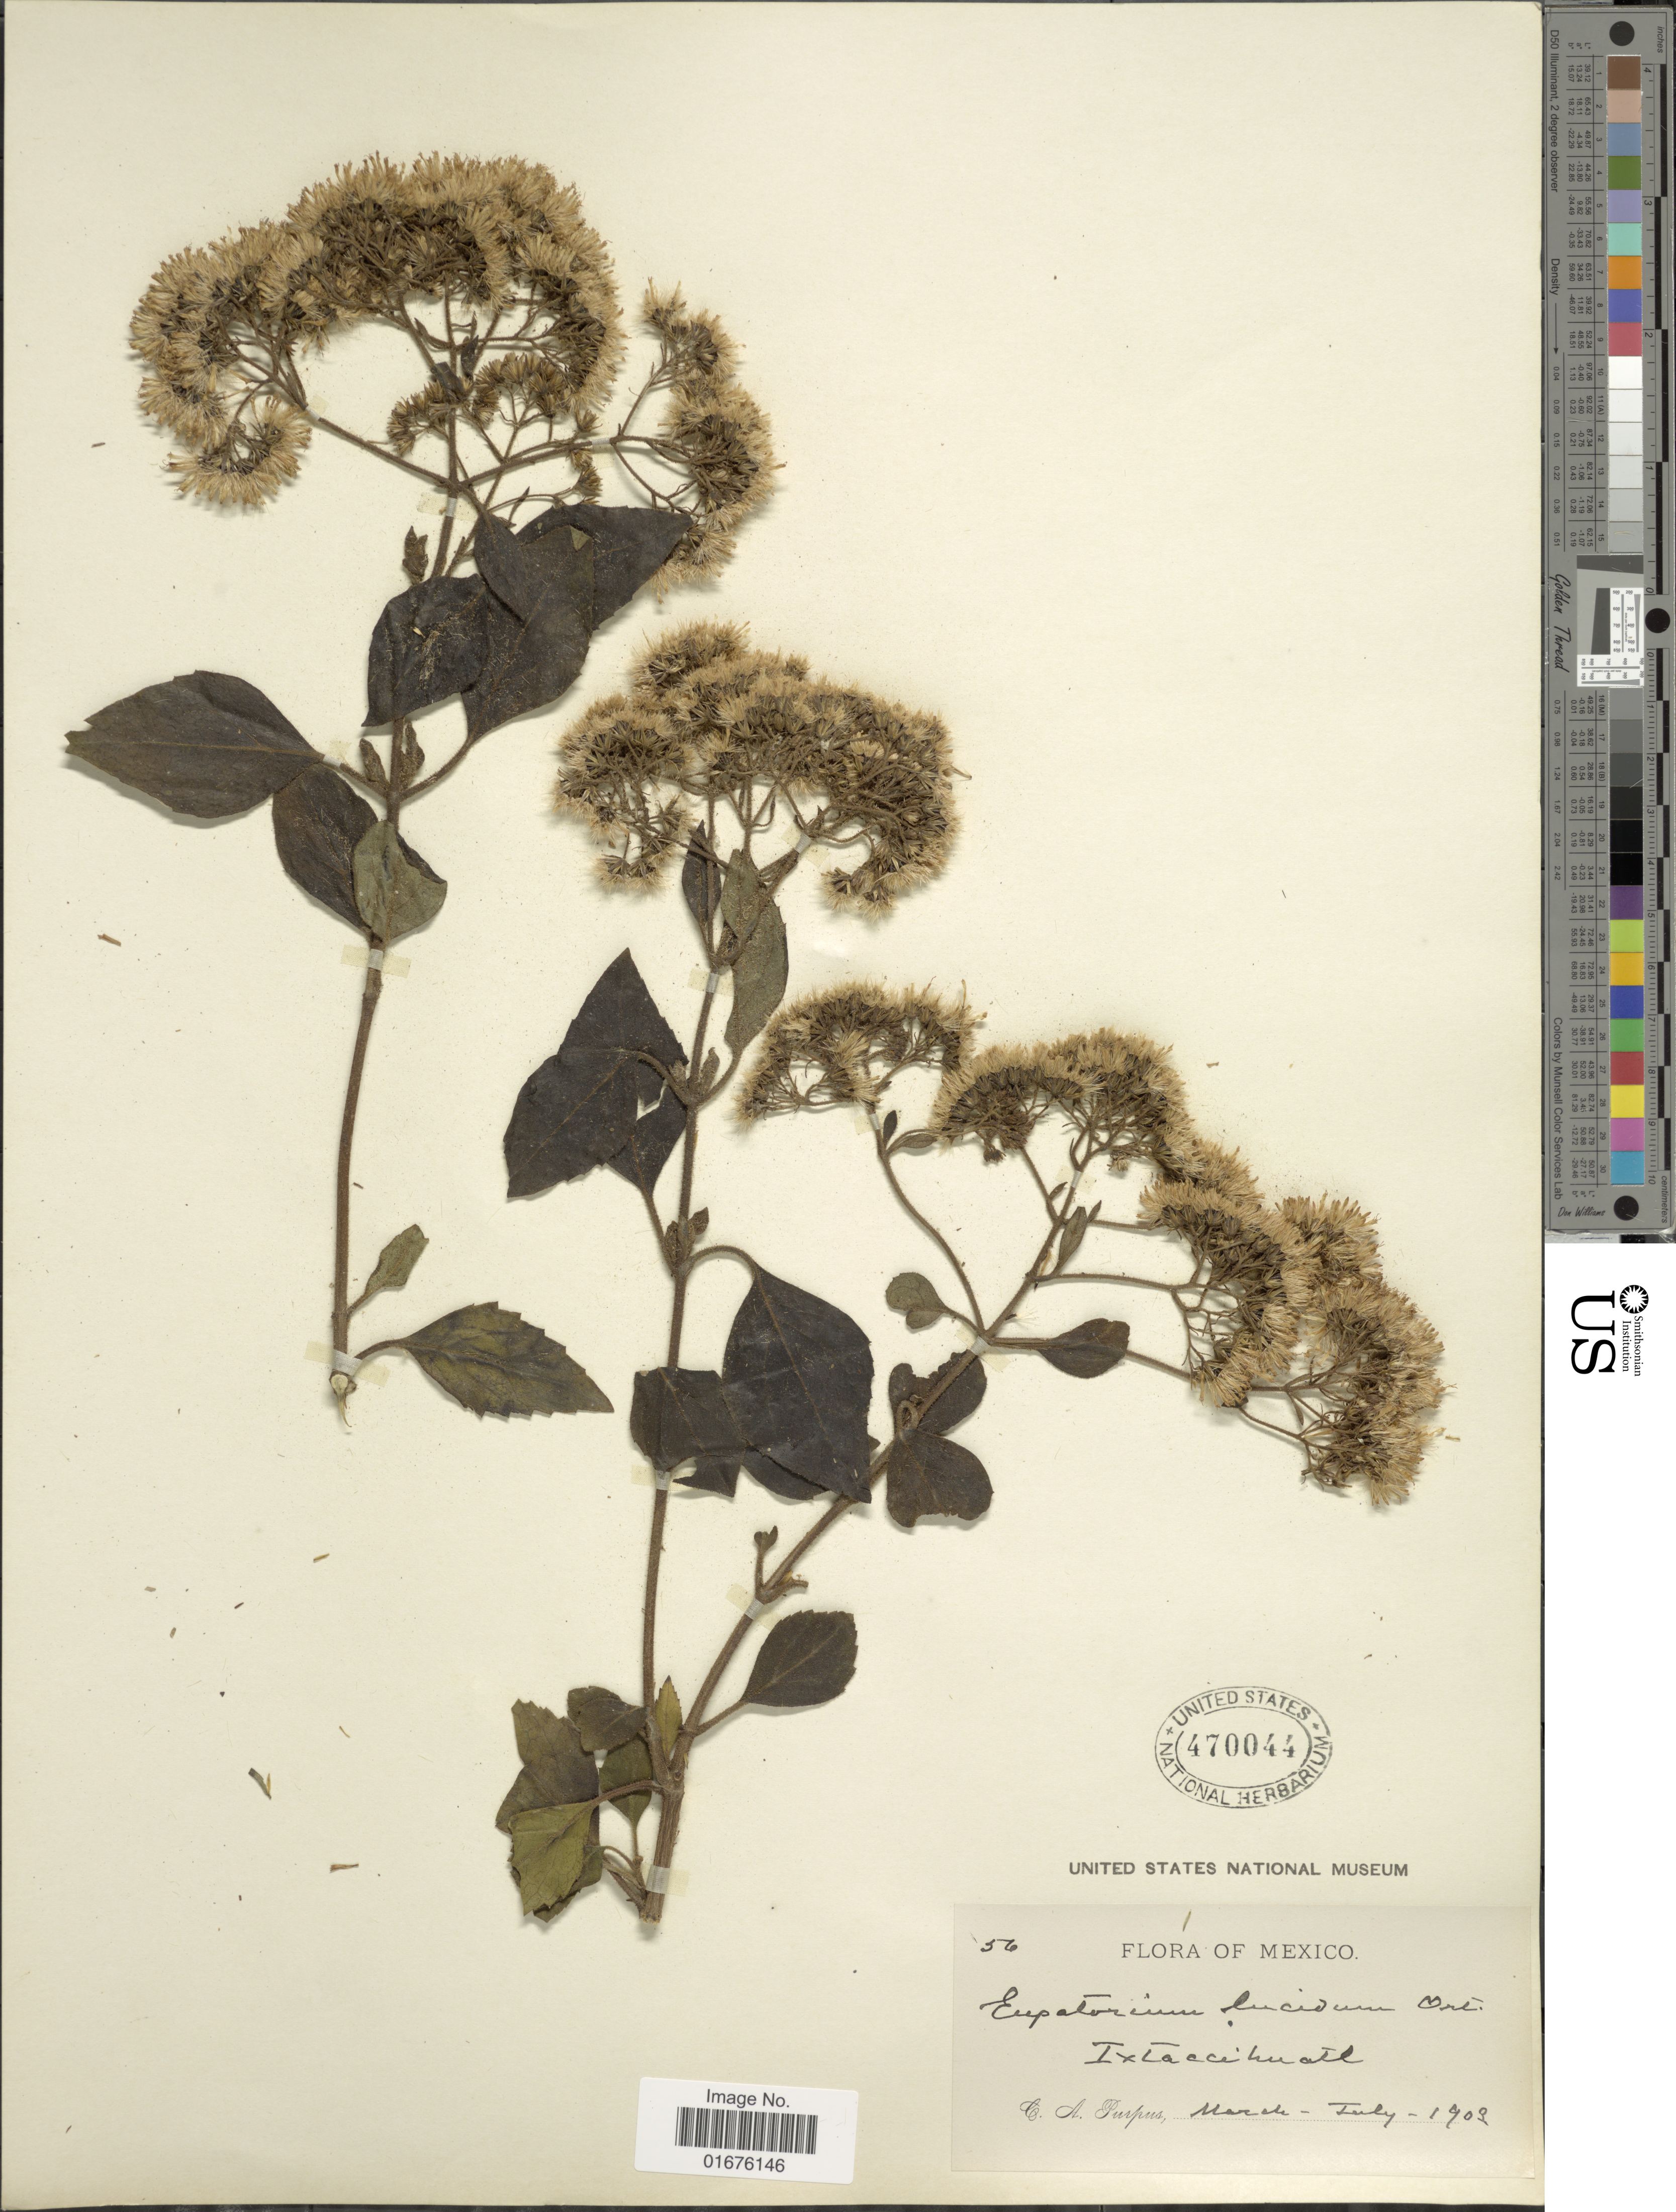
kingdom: Plantae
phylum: Tracheophyta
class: Magnoliopsida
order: Asterales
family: Asteraceae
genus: Ageratina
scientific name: Ageratina lucida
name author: (Ortega) R.M. King & H. Rob.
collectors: C. A. Purpus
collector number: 56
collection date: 1903-03/1903-07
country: Mexico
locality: Iztaccihuatl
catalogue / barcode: US 470044